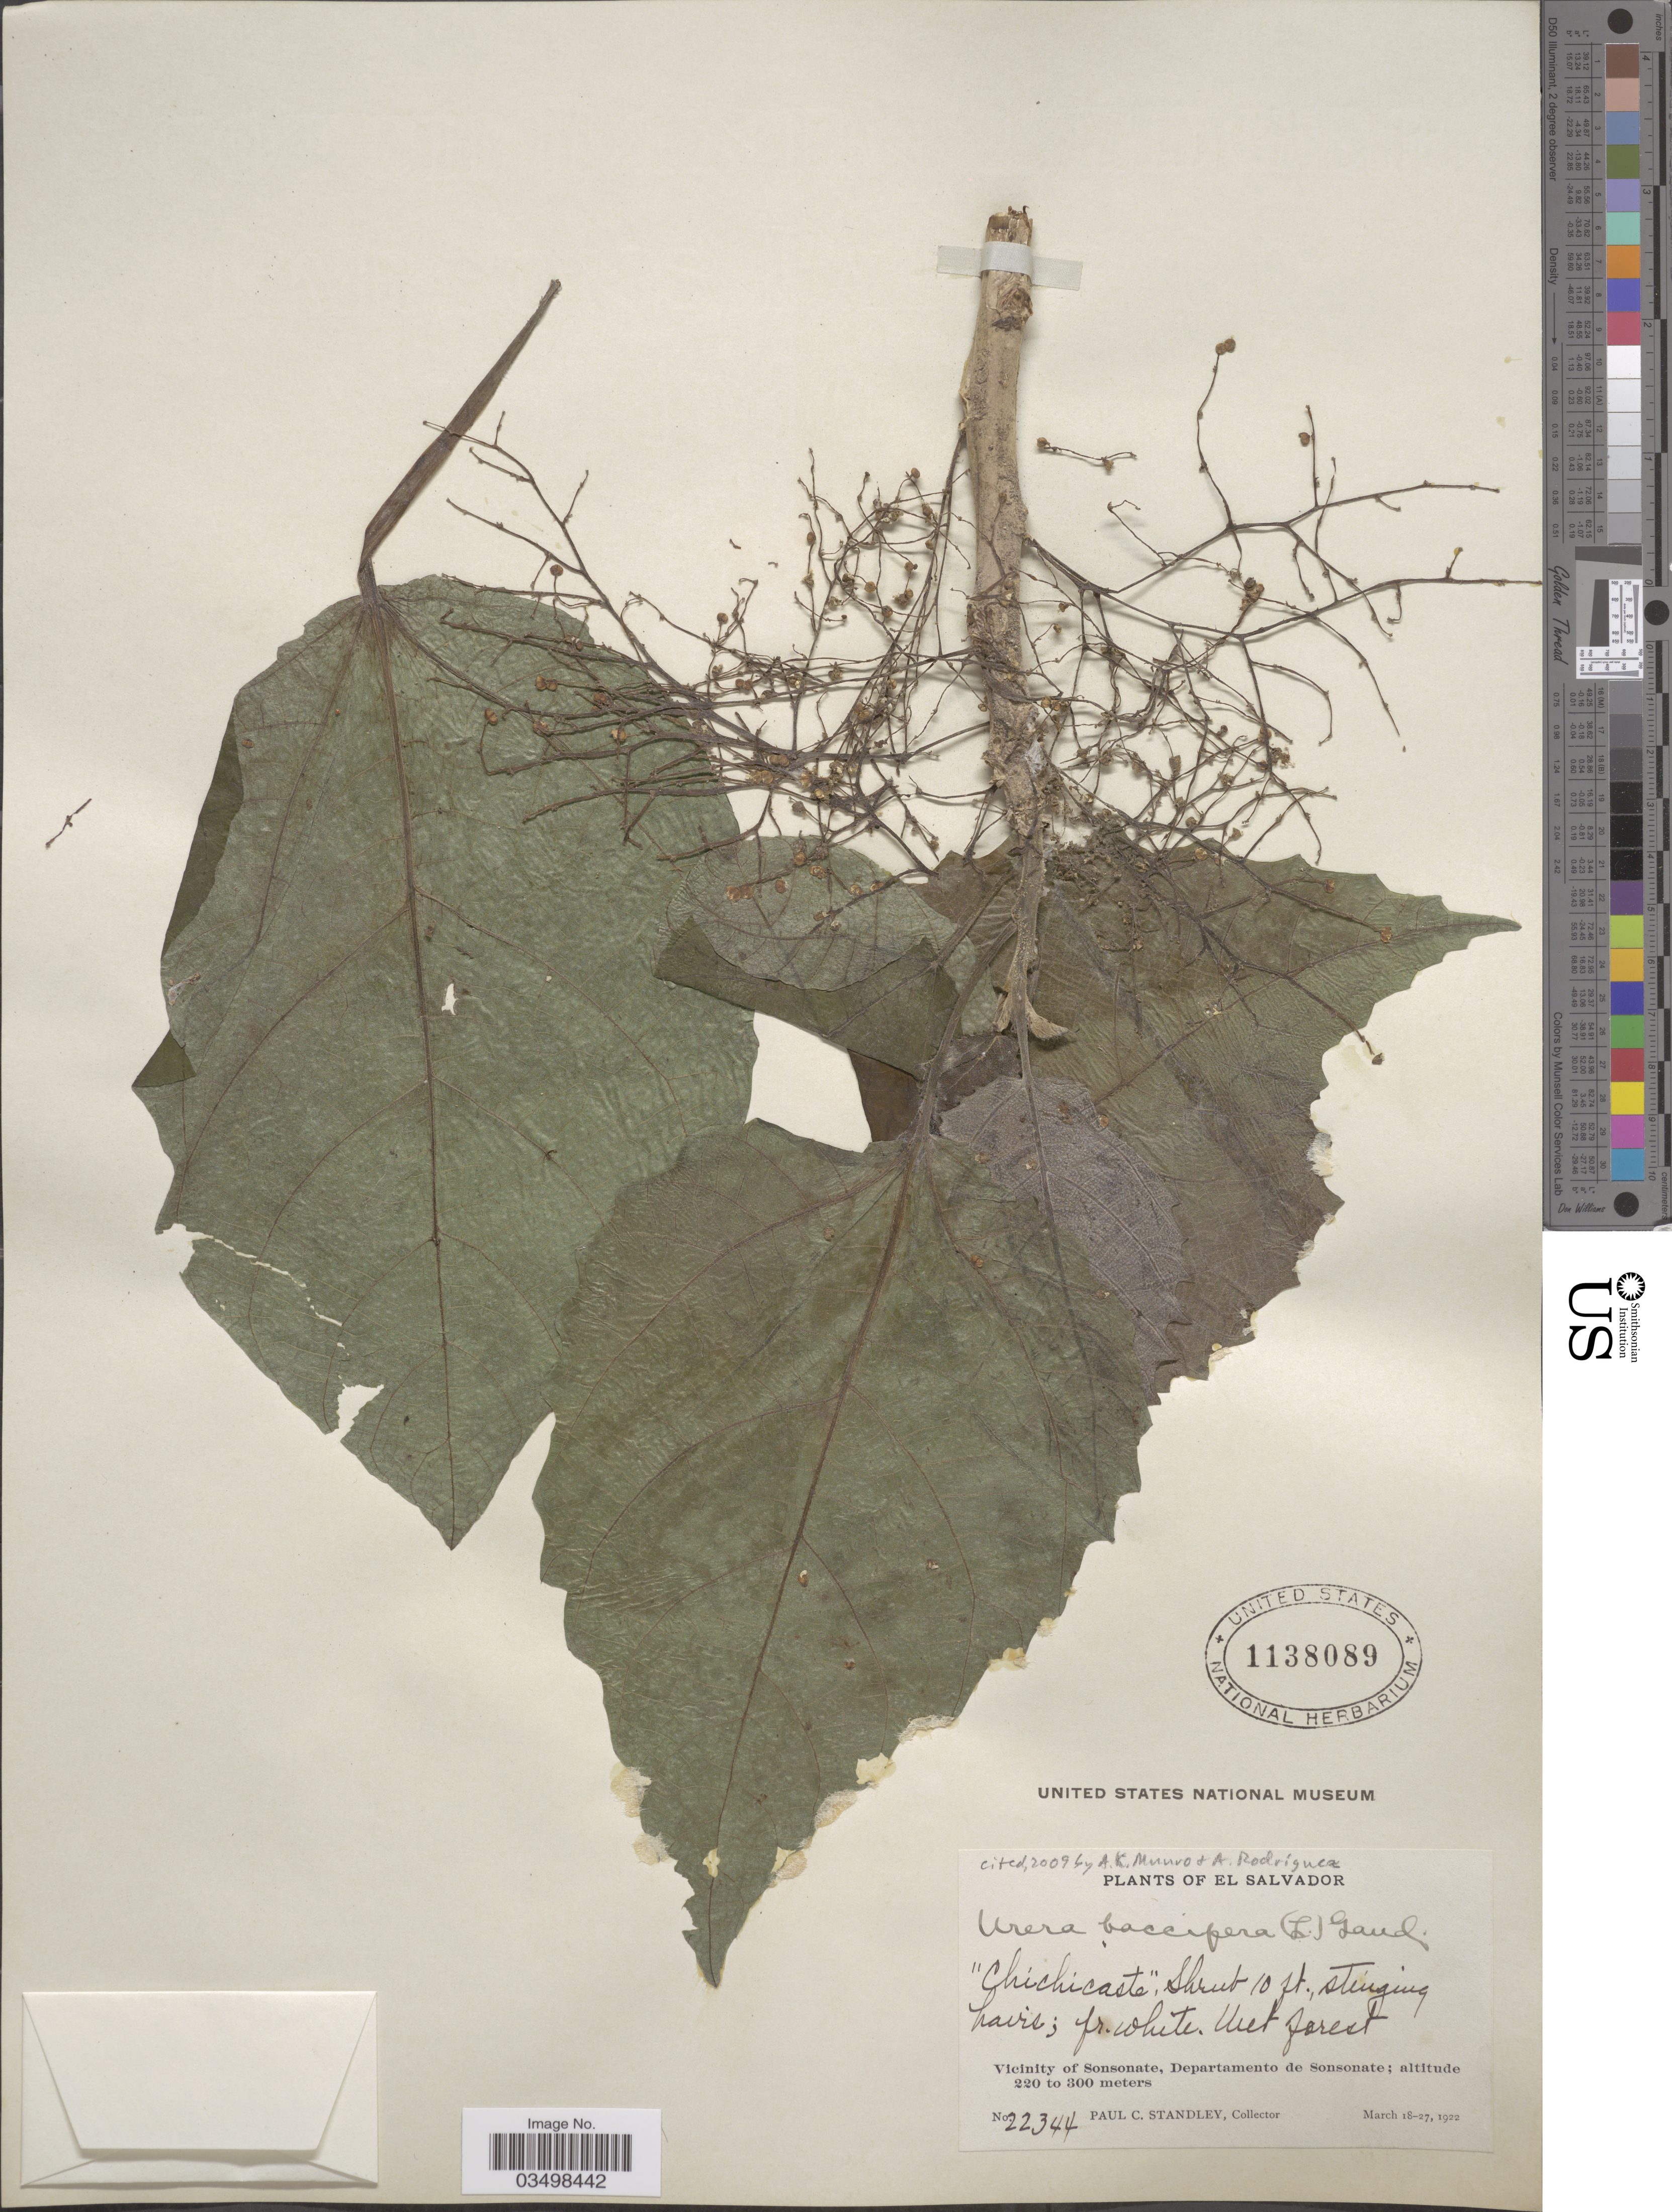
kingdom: Plantae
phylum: Tracheophyta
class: Magnoliopsida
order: Rosales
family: Urticaceae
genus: Urera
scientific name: Urera baccifera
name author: (L.) Gaudich. ex Wedd.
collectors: P. C. Standley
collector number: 22344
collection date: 1922-03-18/1922-03-27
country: El Salvador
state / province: Sonsonate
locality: Vicinity of Sonsonate, Departamento de Sonsonate.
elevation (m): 220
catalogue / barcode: US 1138089